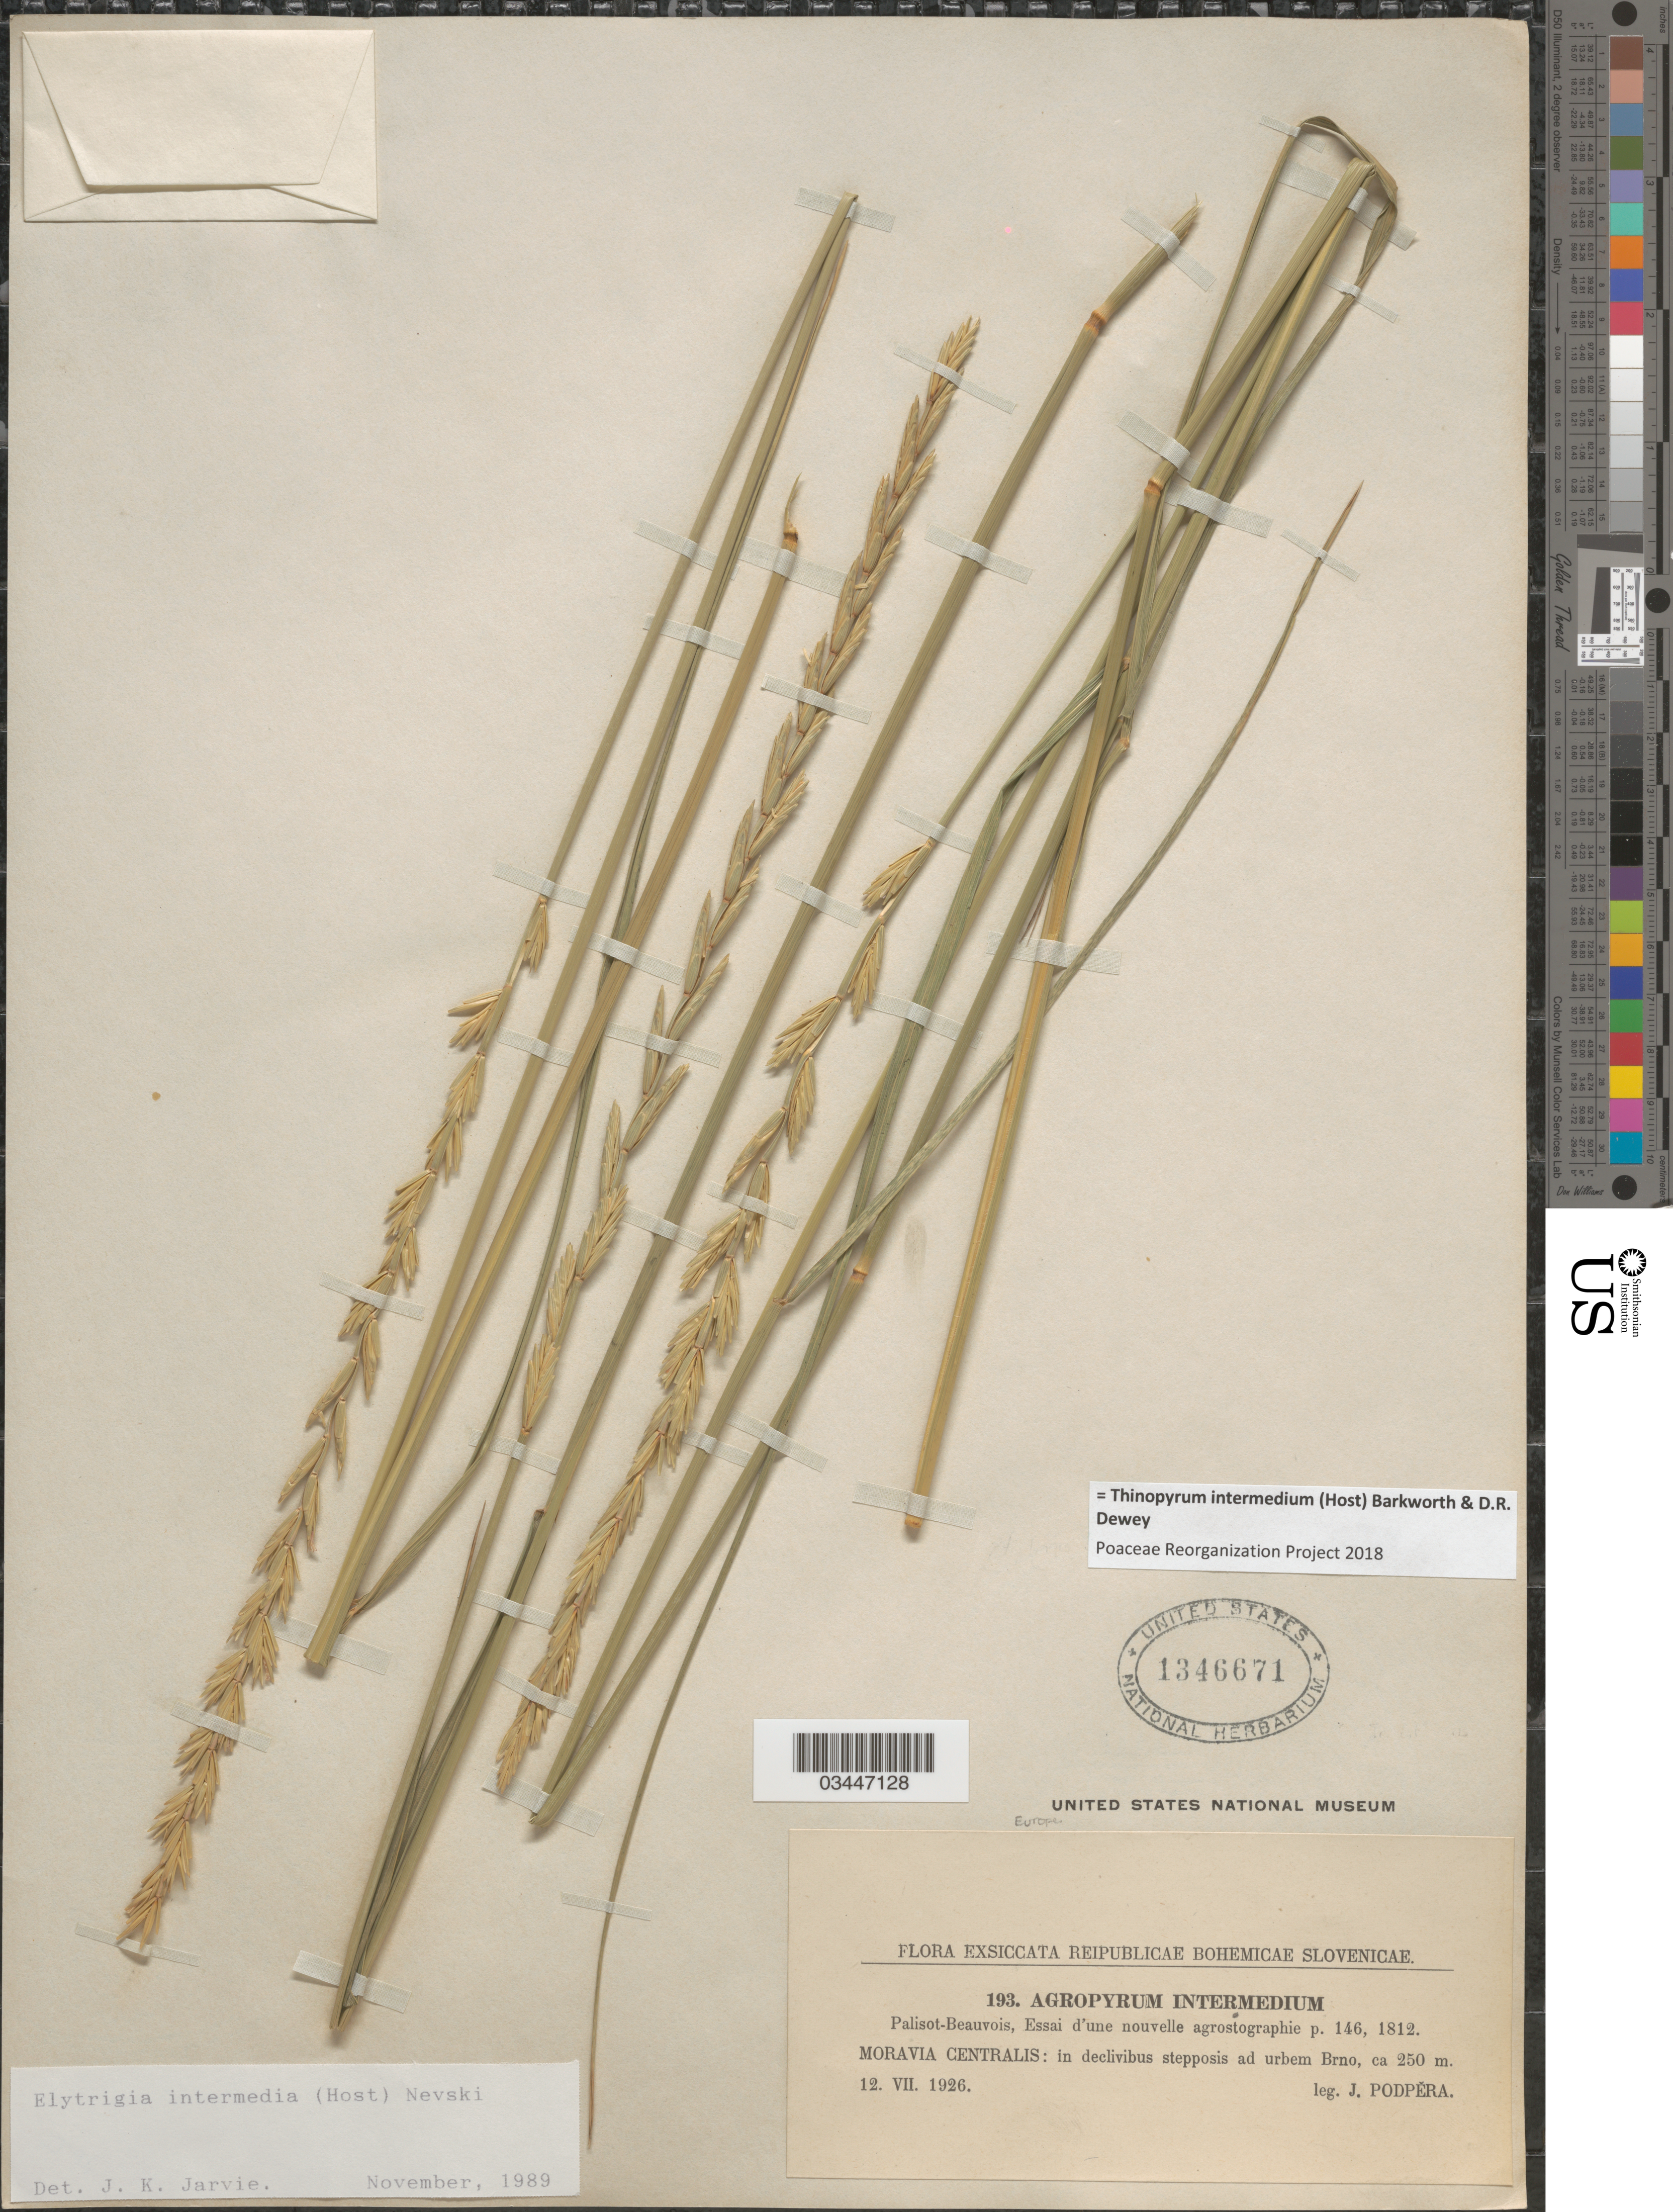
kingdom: Plantae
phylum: Tracheophyta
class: Liliopsida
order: Poales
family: Poaceae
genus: Thinopyrum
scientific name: Thinopyrum intermedium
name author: (Host) Barkworth & Dewey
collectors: J. Podpera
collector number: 193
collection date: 1926-07-12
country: Czechia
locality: Moravia Centralis: in declivibus stepposis ad urbem Brno.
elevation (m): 250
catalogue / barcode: US 1346671